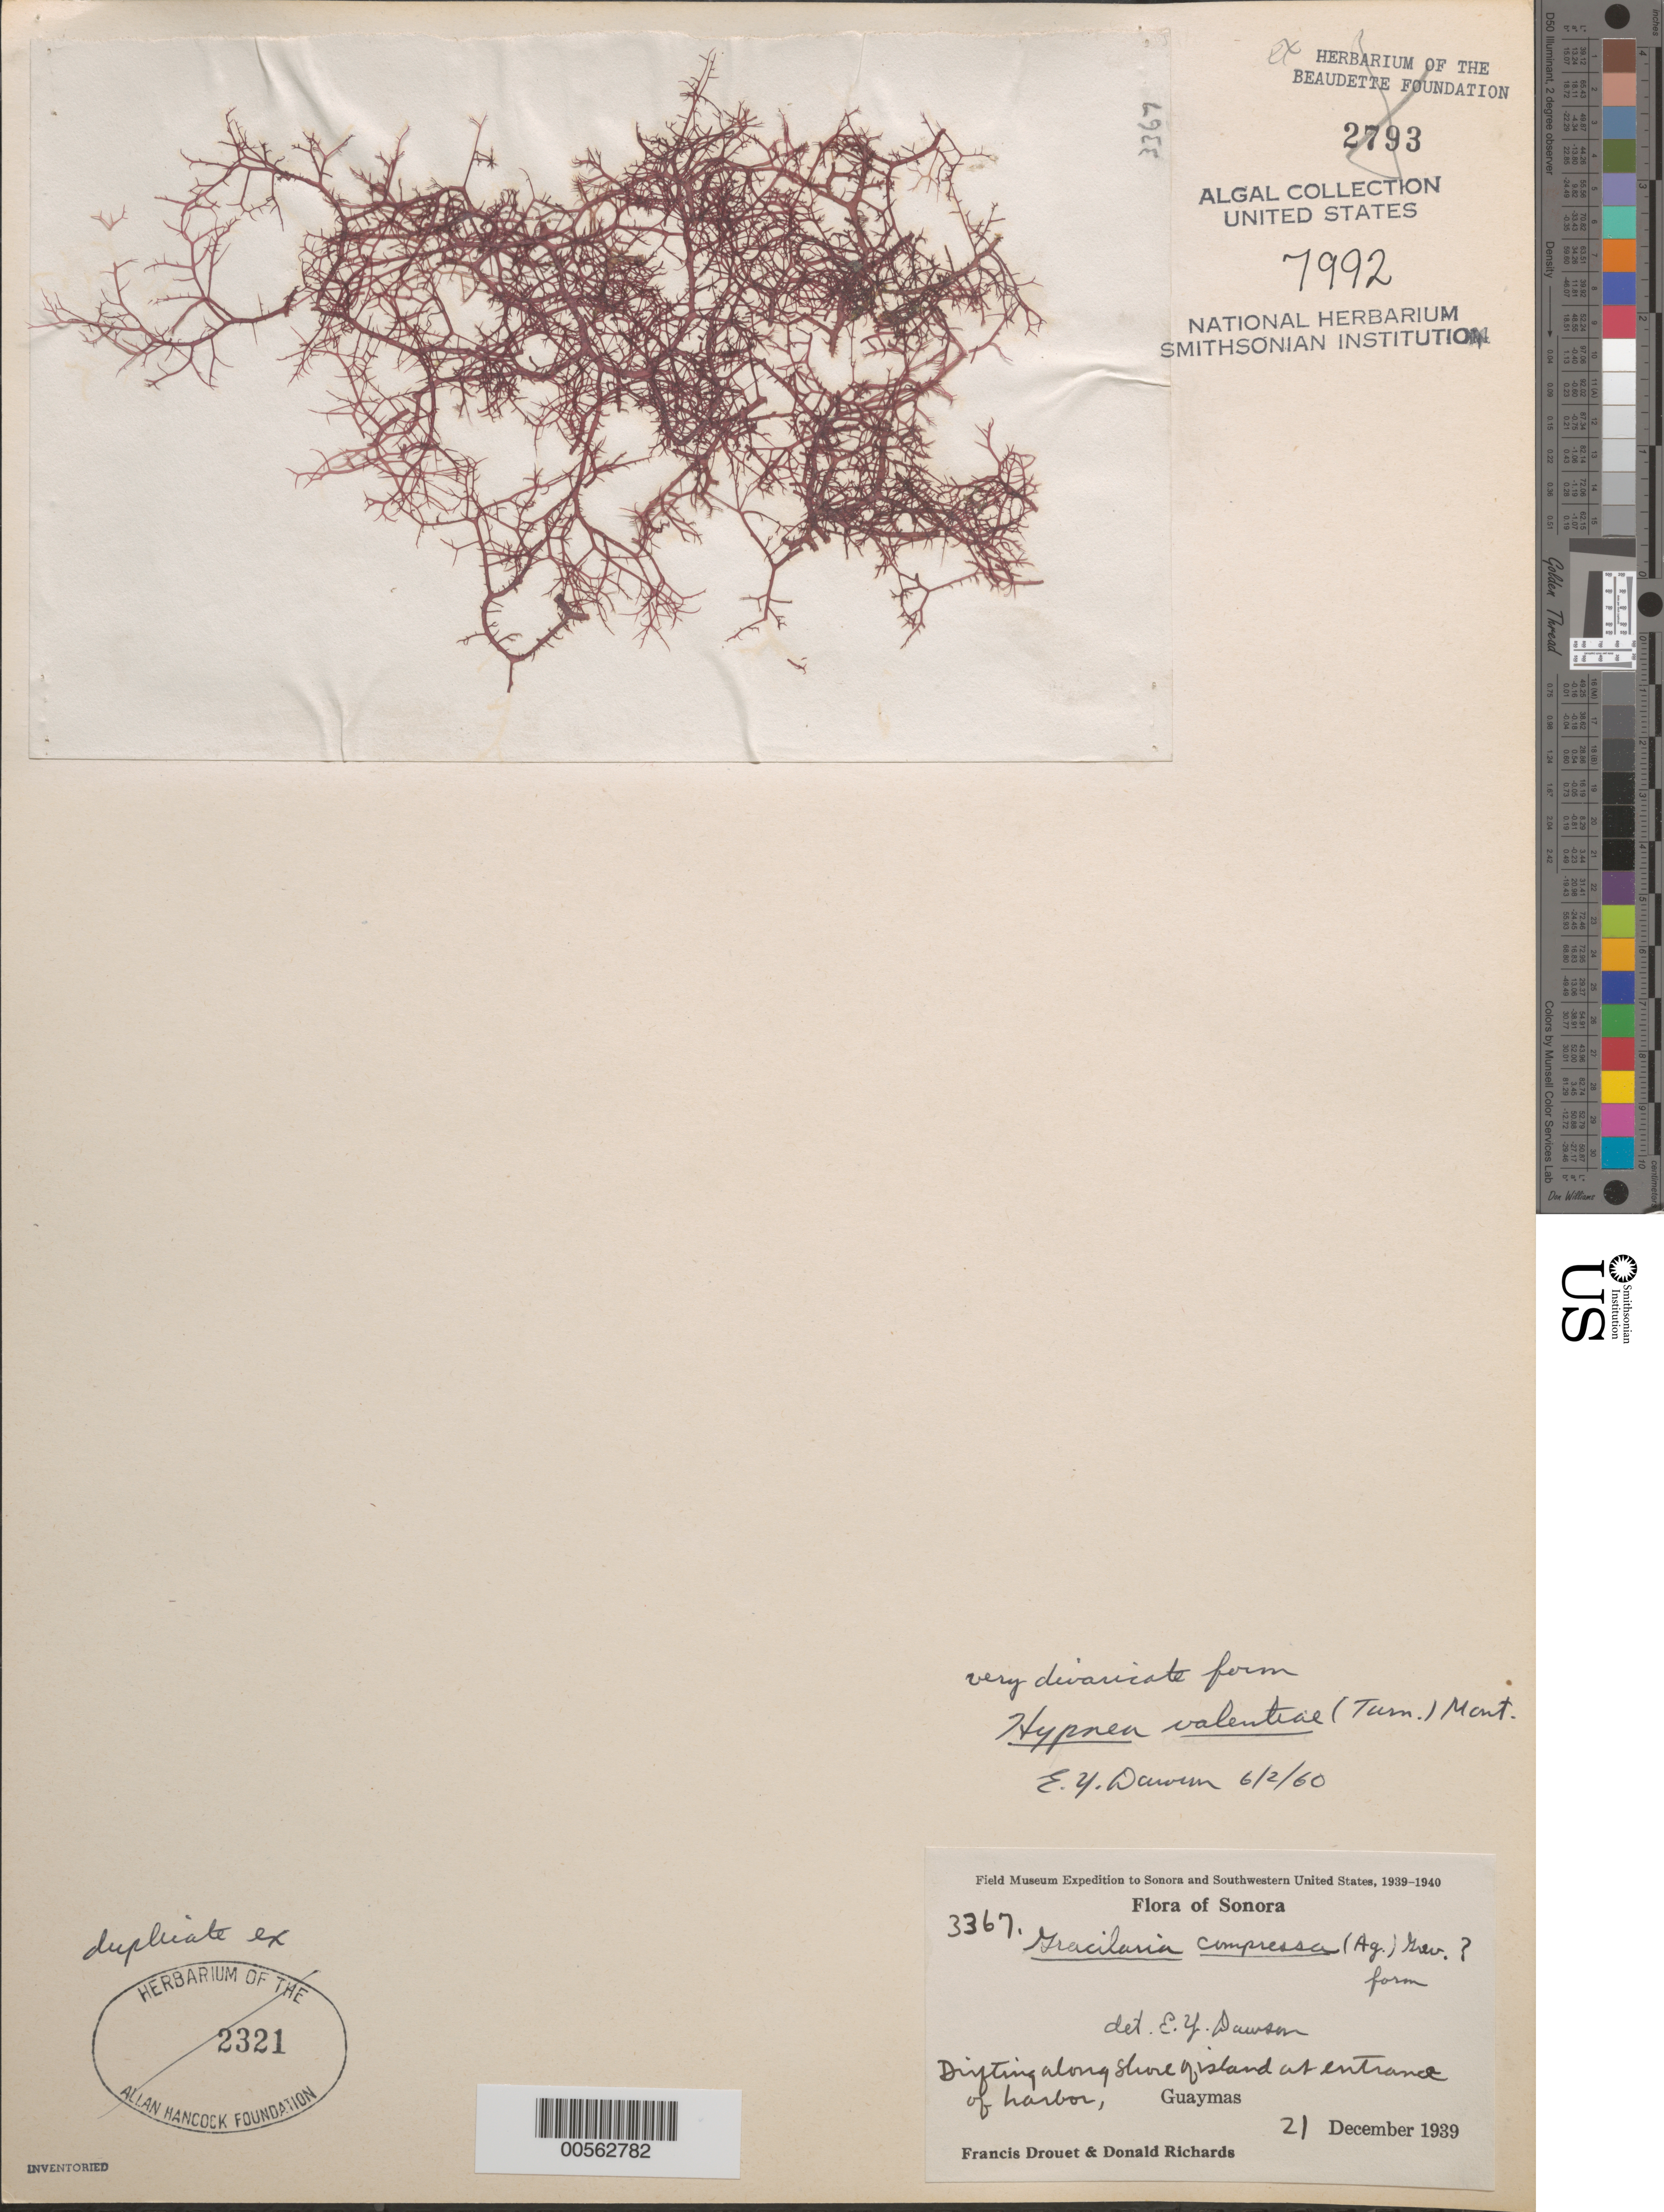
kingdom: Plantae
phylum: Rhodophyta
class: Florideophyceae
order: Gigartinales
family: Cystocloniaceae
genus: Hypnea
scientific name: Hypnea valentiae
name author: (Turner) Mont.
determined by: Dawson, E. Y.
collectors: F. E. Drouet & D. Richards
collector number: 3367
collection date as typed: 21 Dec 1939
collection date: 1939-12-21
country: Mexico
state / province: Sonora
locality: Island, Guaymas Harbor entrance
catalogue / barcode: US 7992